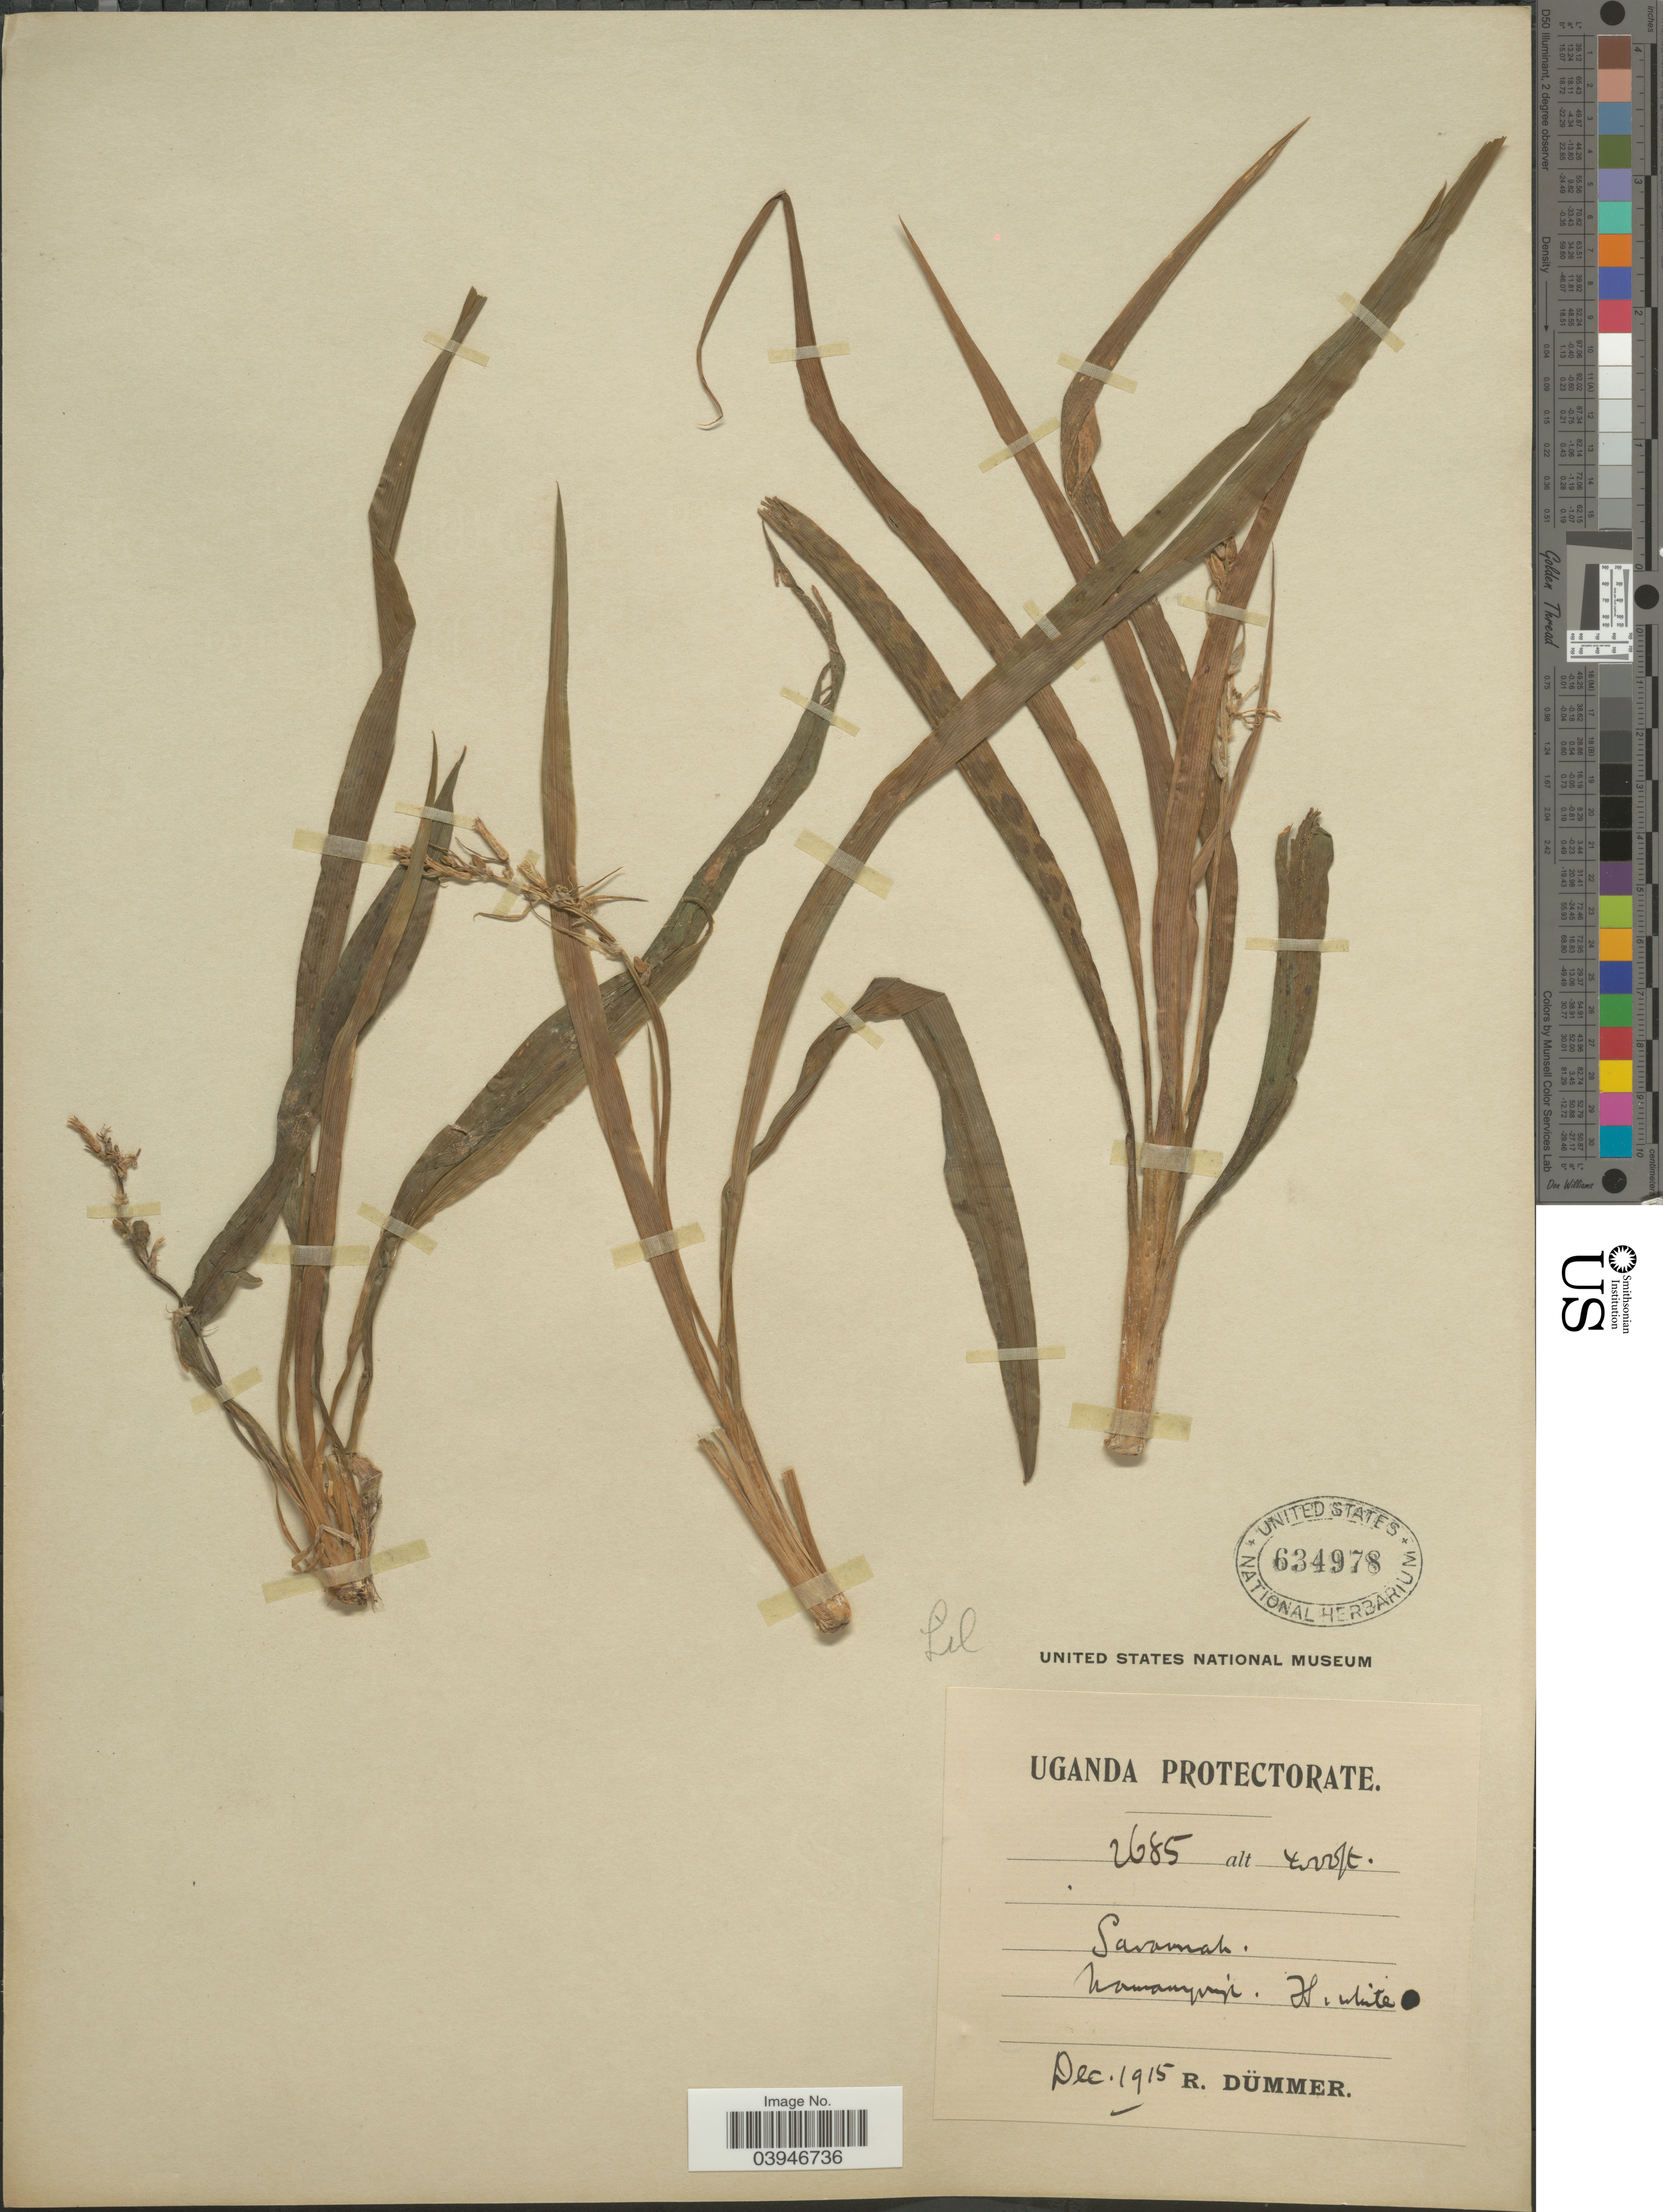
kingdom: Plantae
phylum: Tracheophyta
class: Liliopsida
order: Liliales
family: Liliaceae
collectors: R. A. Dümmer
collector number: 2685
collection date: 1915-12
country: Uganda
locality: Uganda Protectorate. Namunyigi.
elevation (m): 1219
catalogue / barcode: US 634978